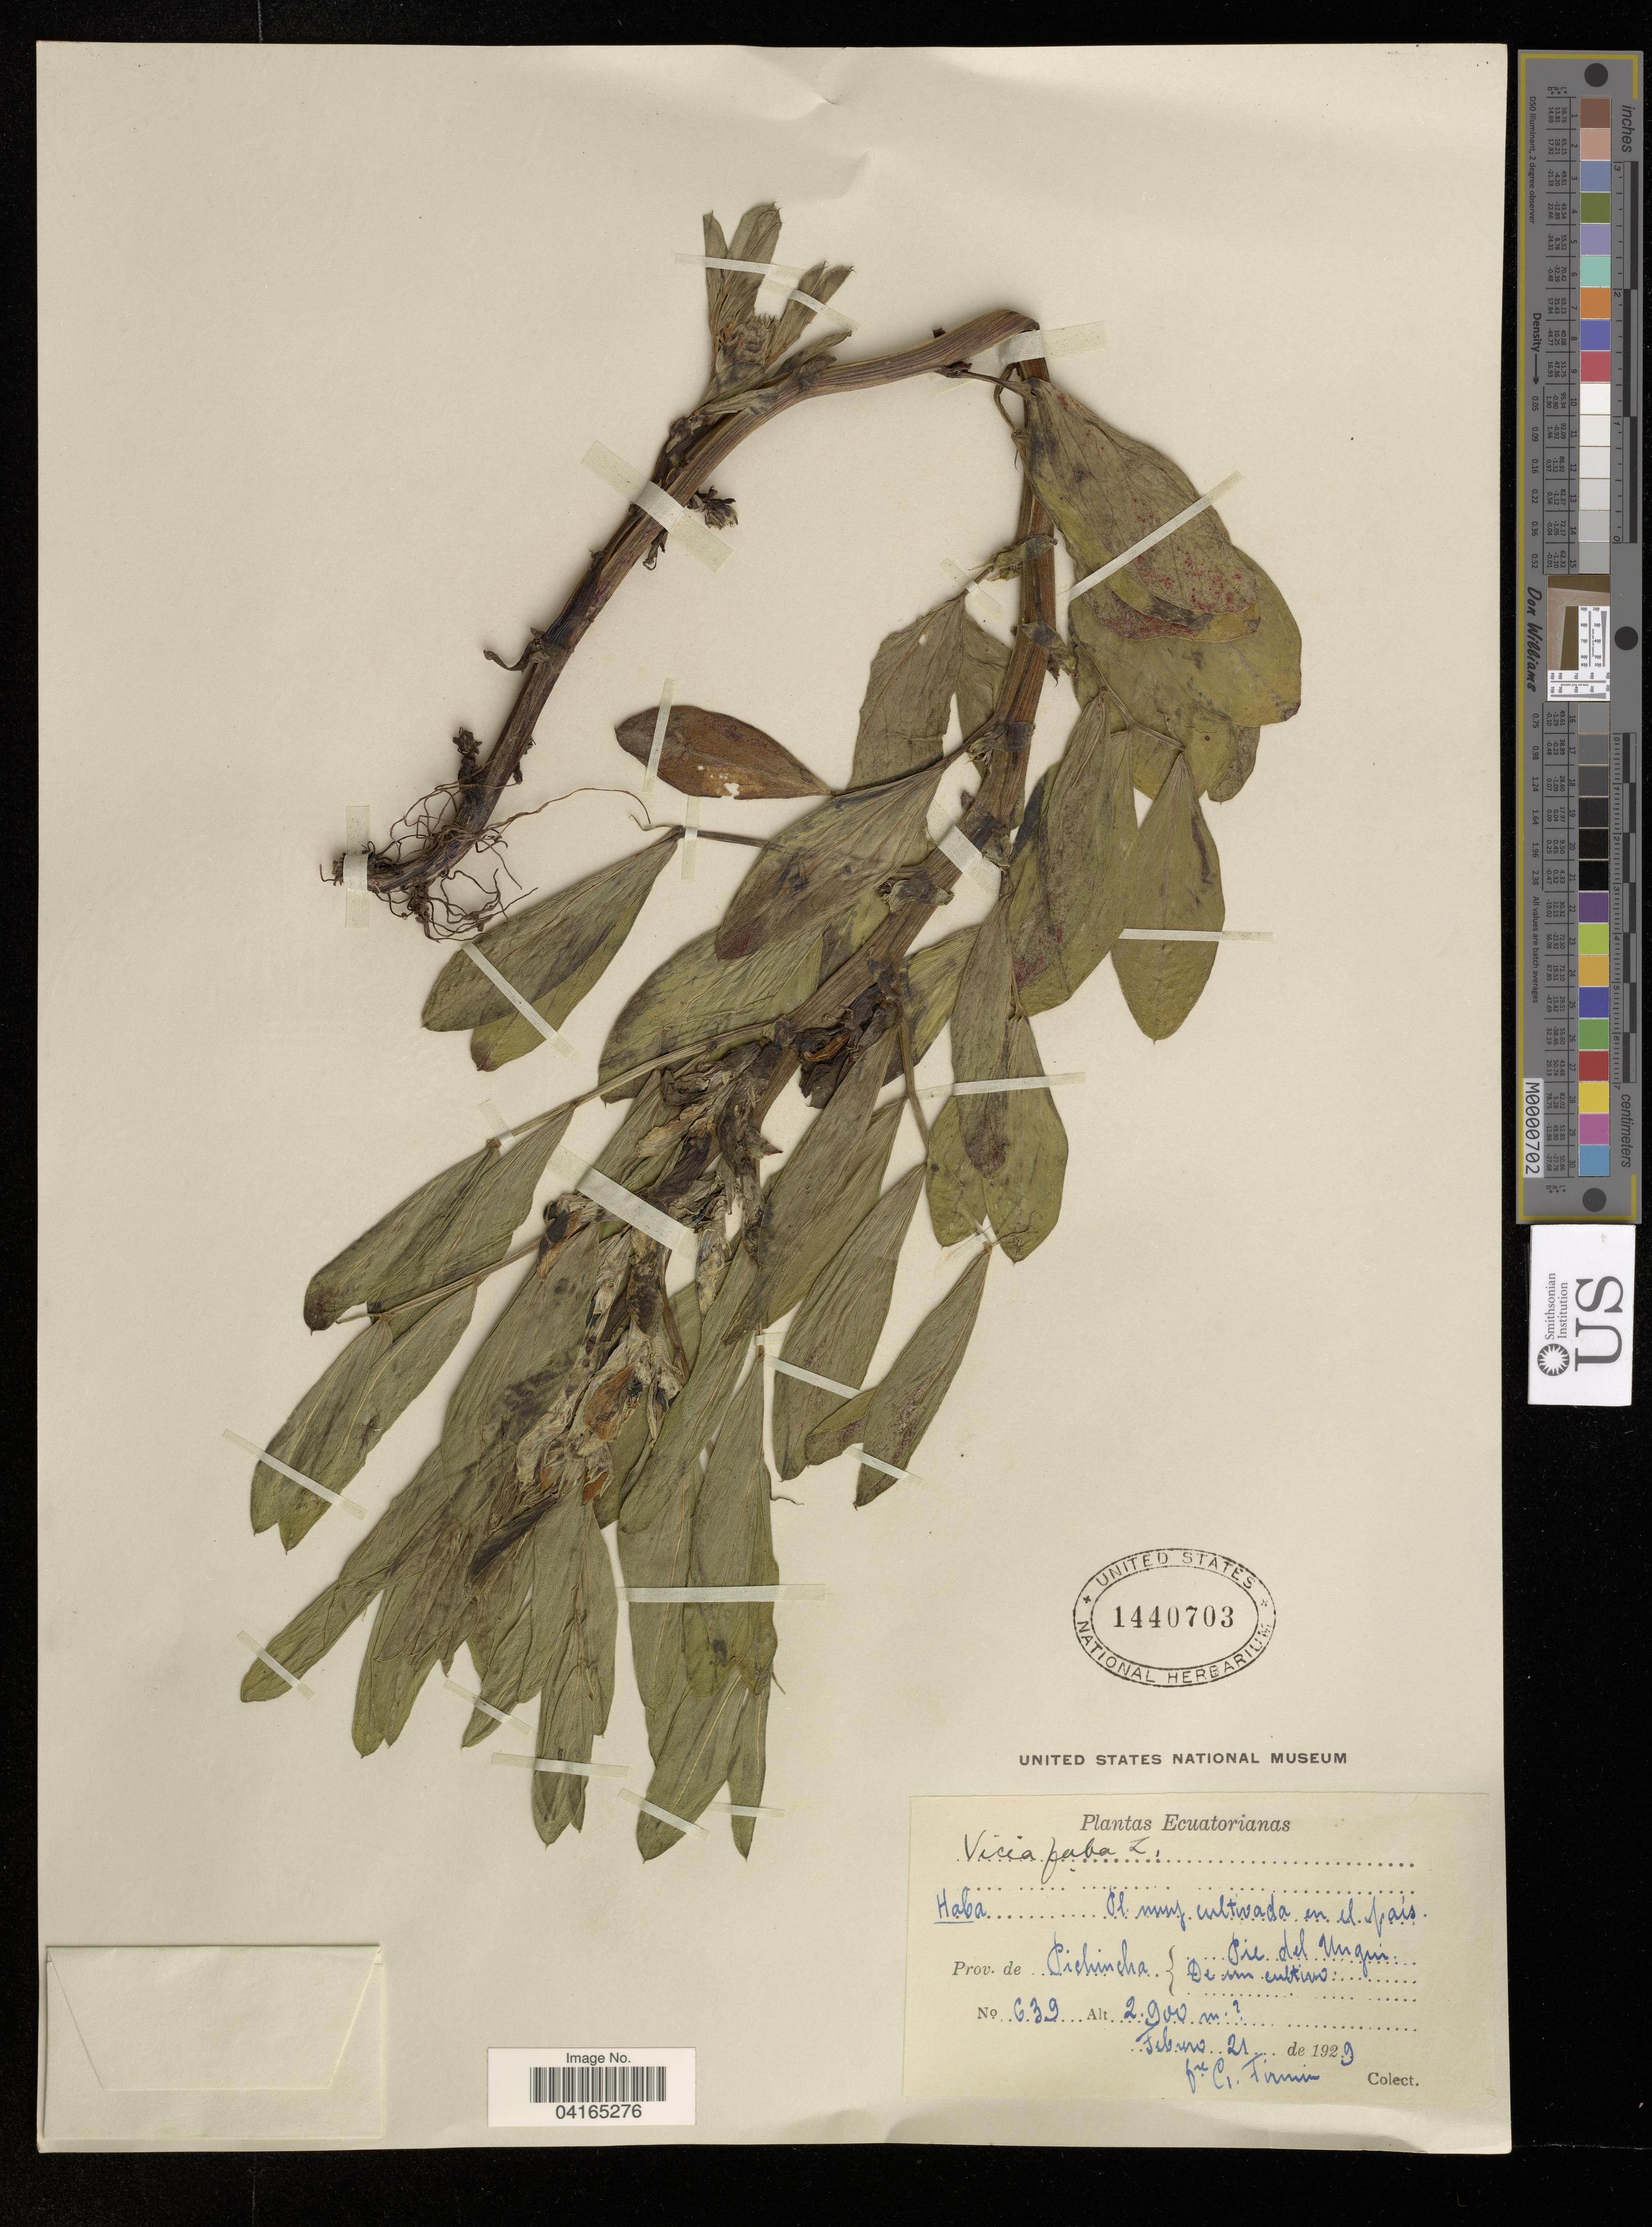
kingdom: Plantae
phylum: Tracheophyta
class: Magnoliopsida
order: Fabales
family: Fabaceae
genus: Vicia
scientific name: Vicia faba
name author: L.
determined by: Hechenleitner, Paulina, RBG Edinburgh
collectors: F. Firmin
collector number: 639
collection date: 1929-02-21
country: Ecuador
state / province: Pichincha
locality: Pie del Ungin. De un cultivo.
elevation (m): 2900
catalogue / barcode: US 1440703